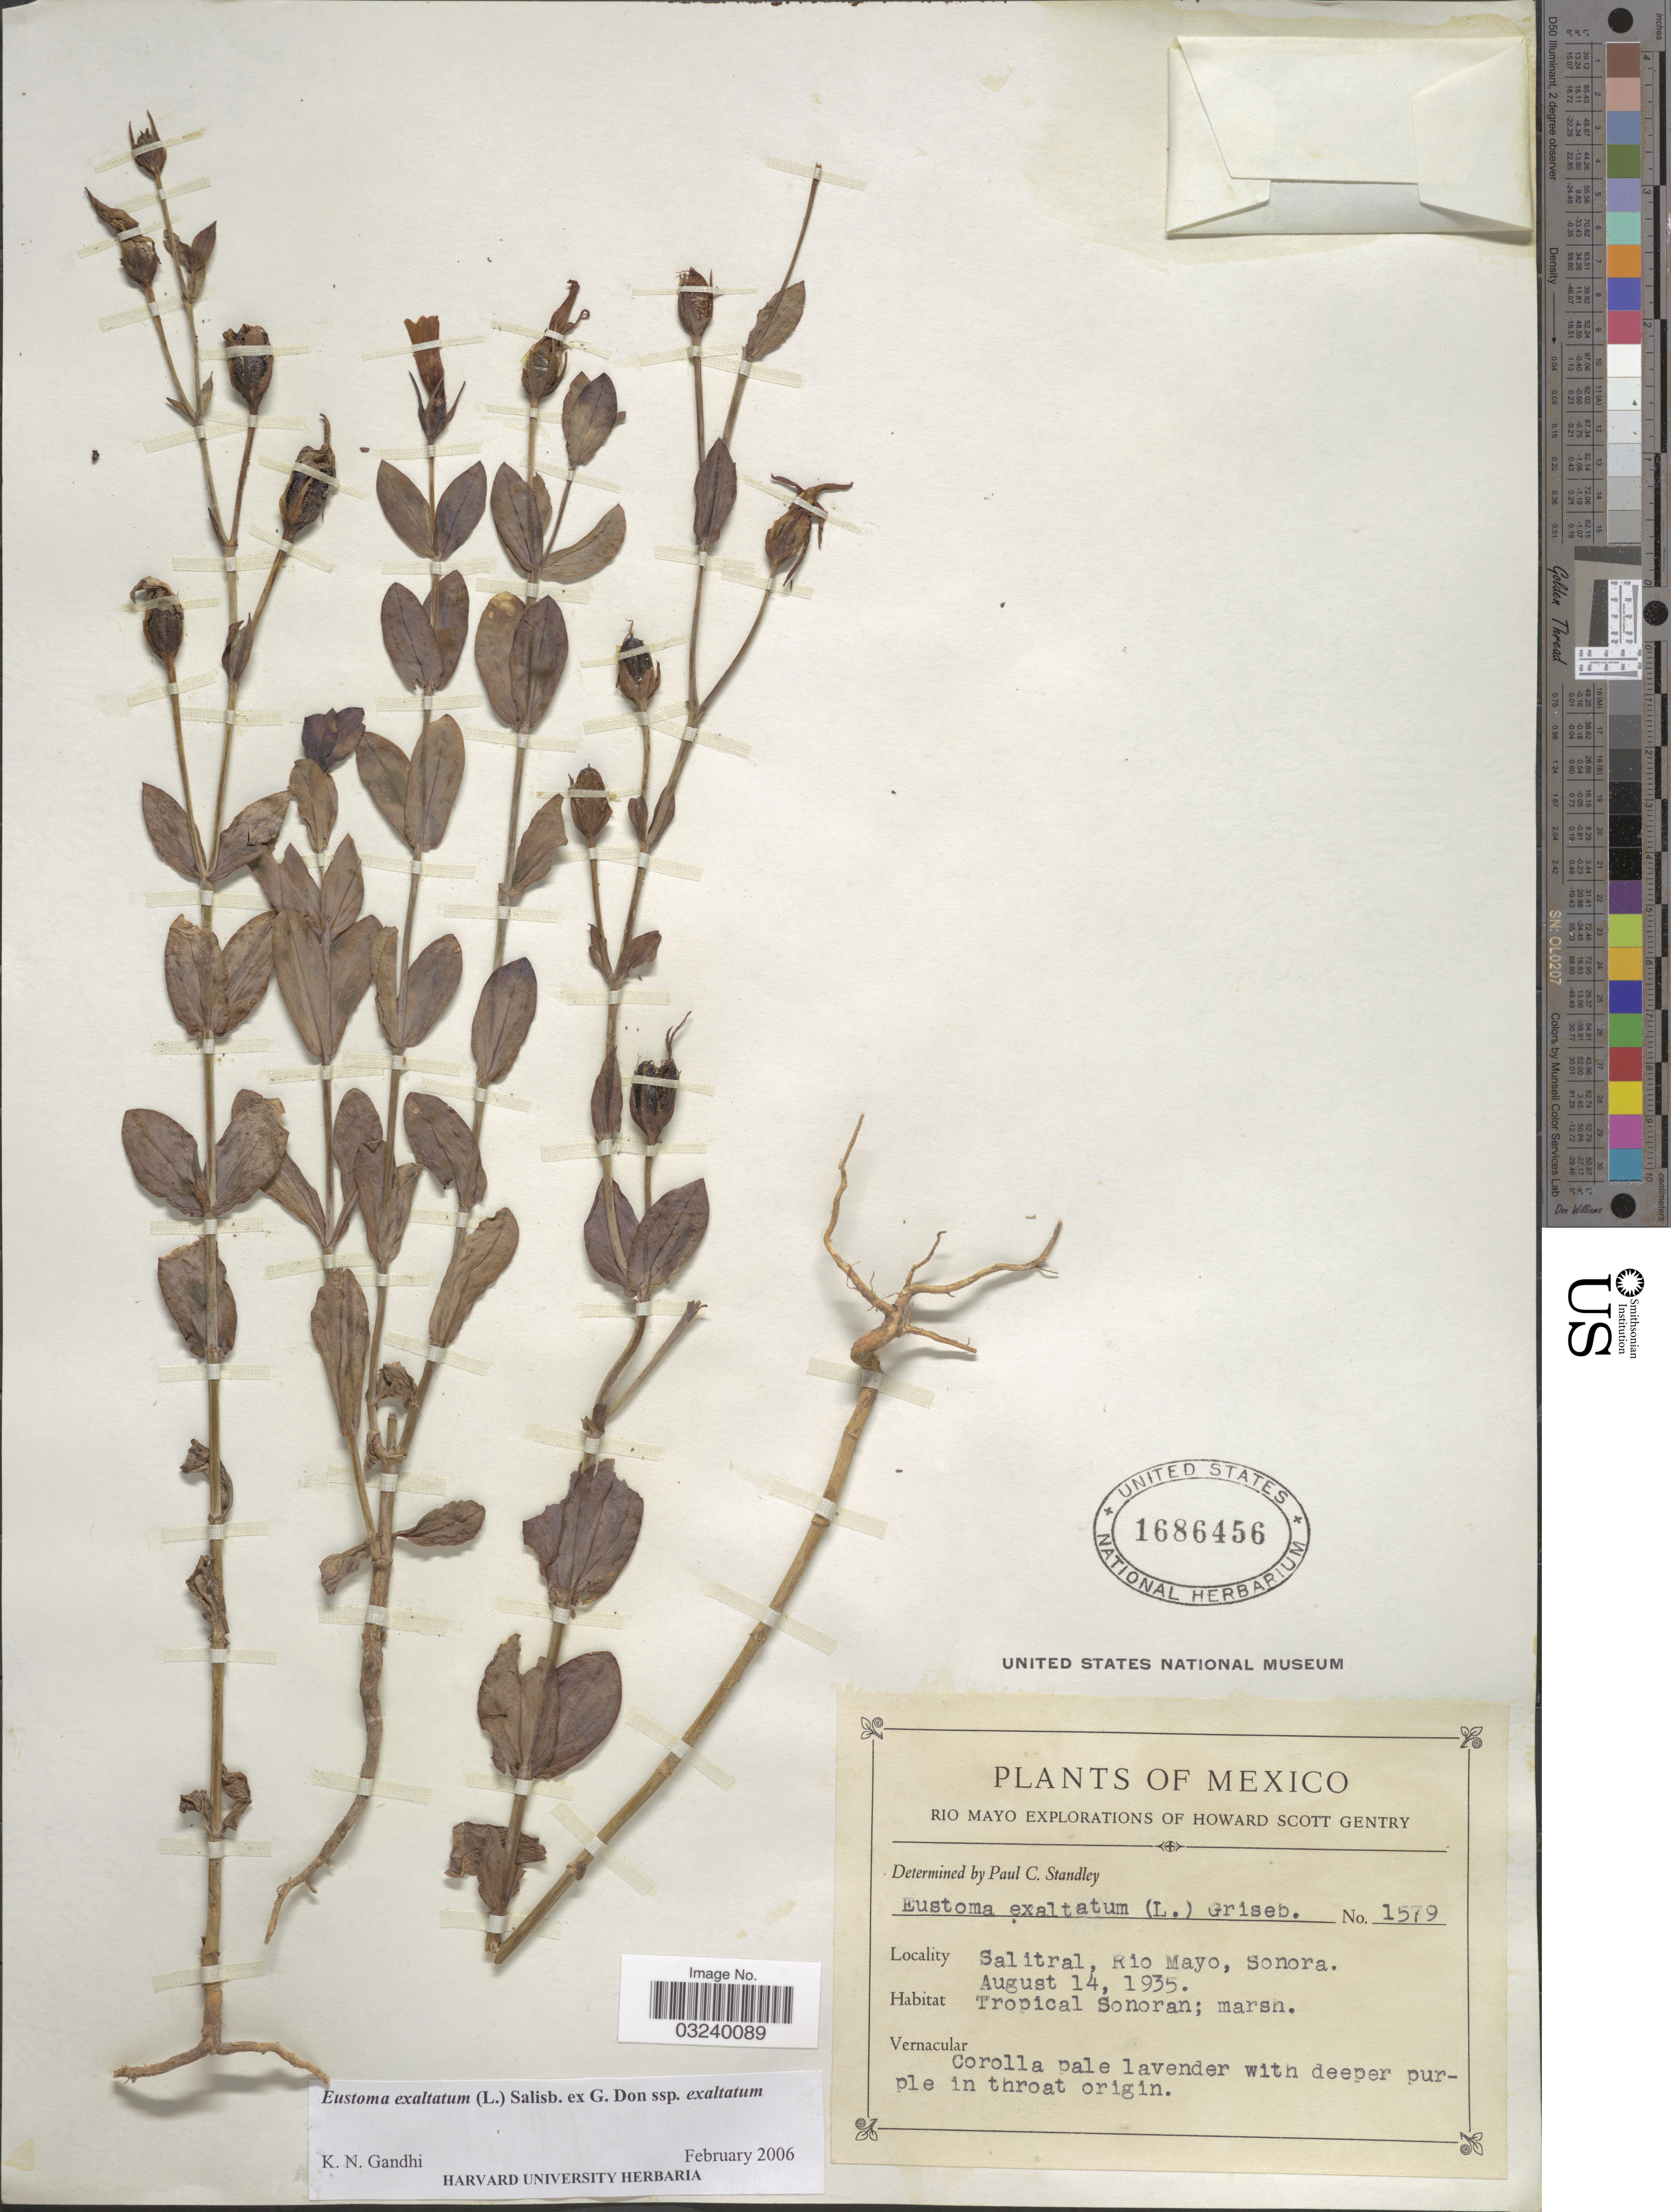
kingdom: Plantae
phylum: Tracheophyta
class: Magnoliopsida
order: Gentianales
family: Gentianaceae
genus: Eustoma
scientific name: Eustoma exaltatum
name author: (L.) Salisb. ex Don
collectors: H. S. Gentry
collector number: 1579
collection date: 1935-08-14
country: Mexico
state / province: Sonora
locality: Salitral, Rio Mayo, Tropical Sonoran.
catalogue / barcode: US 1686456